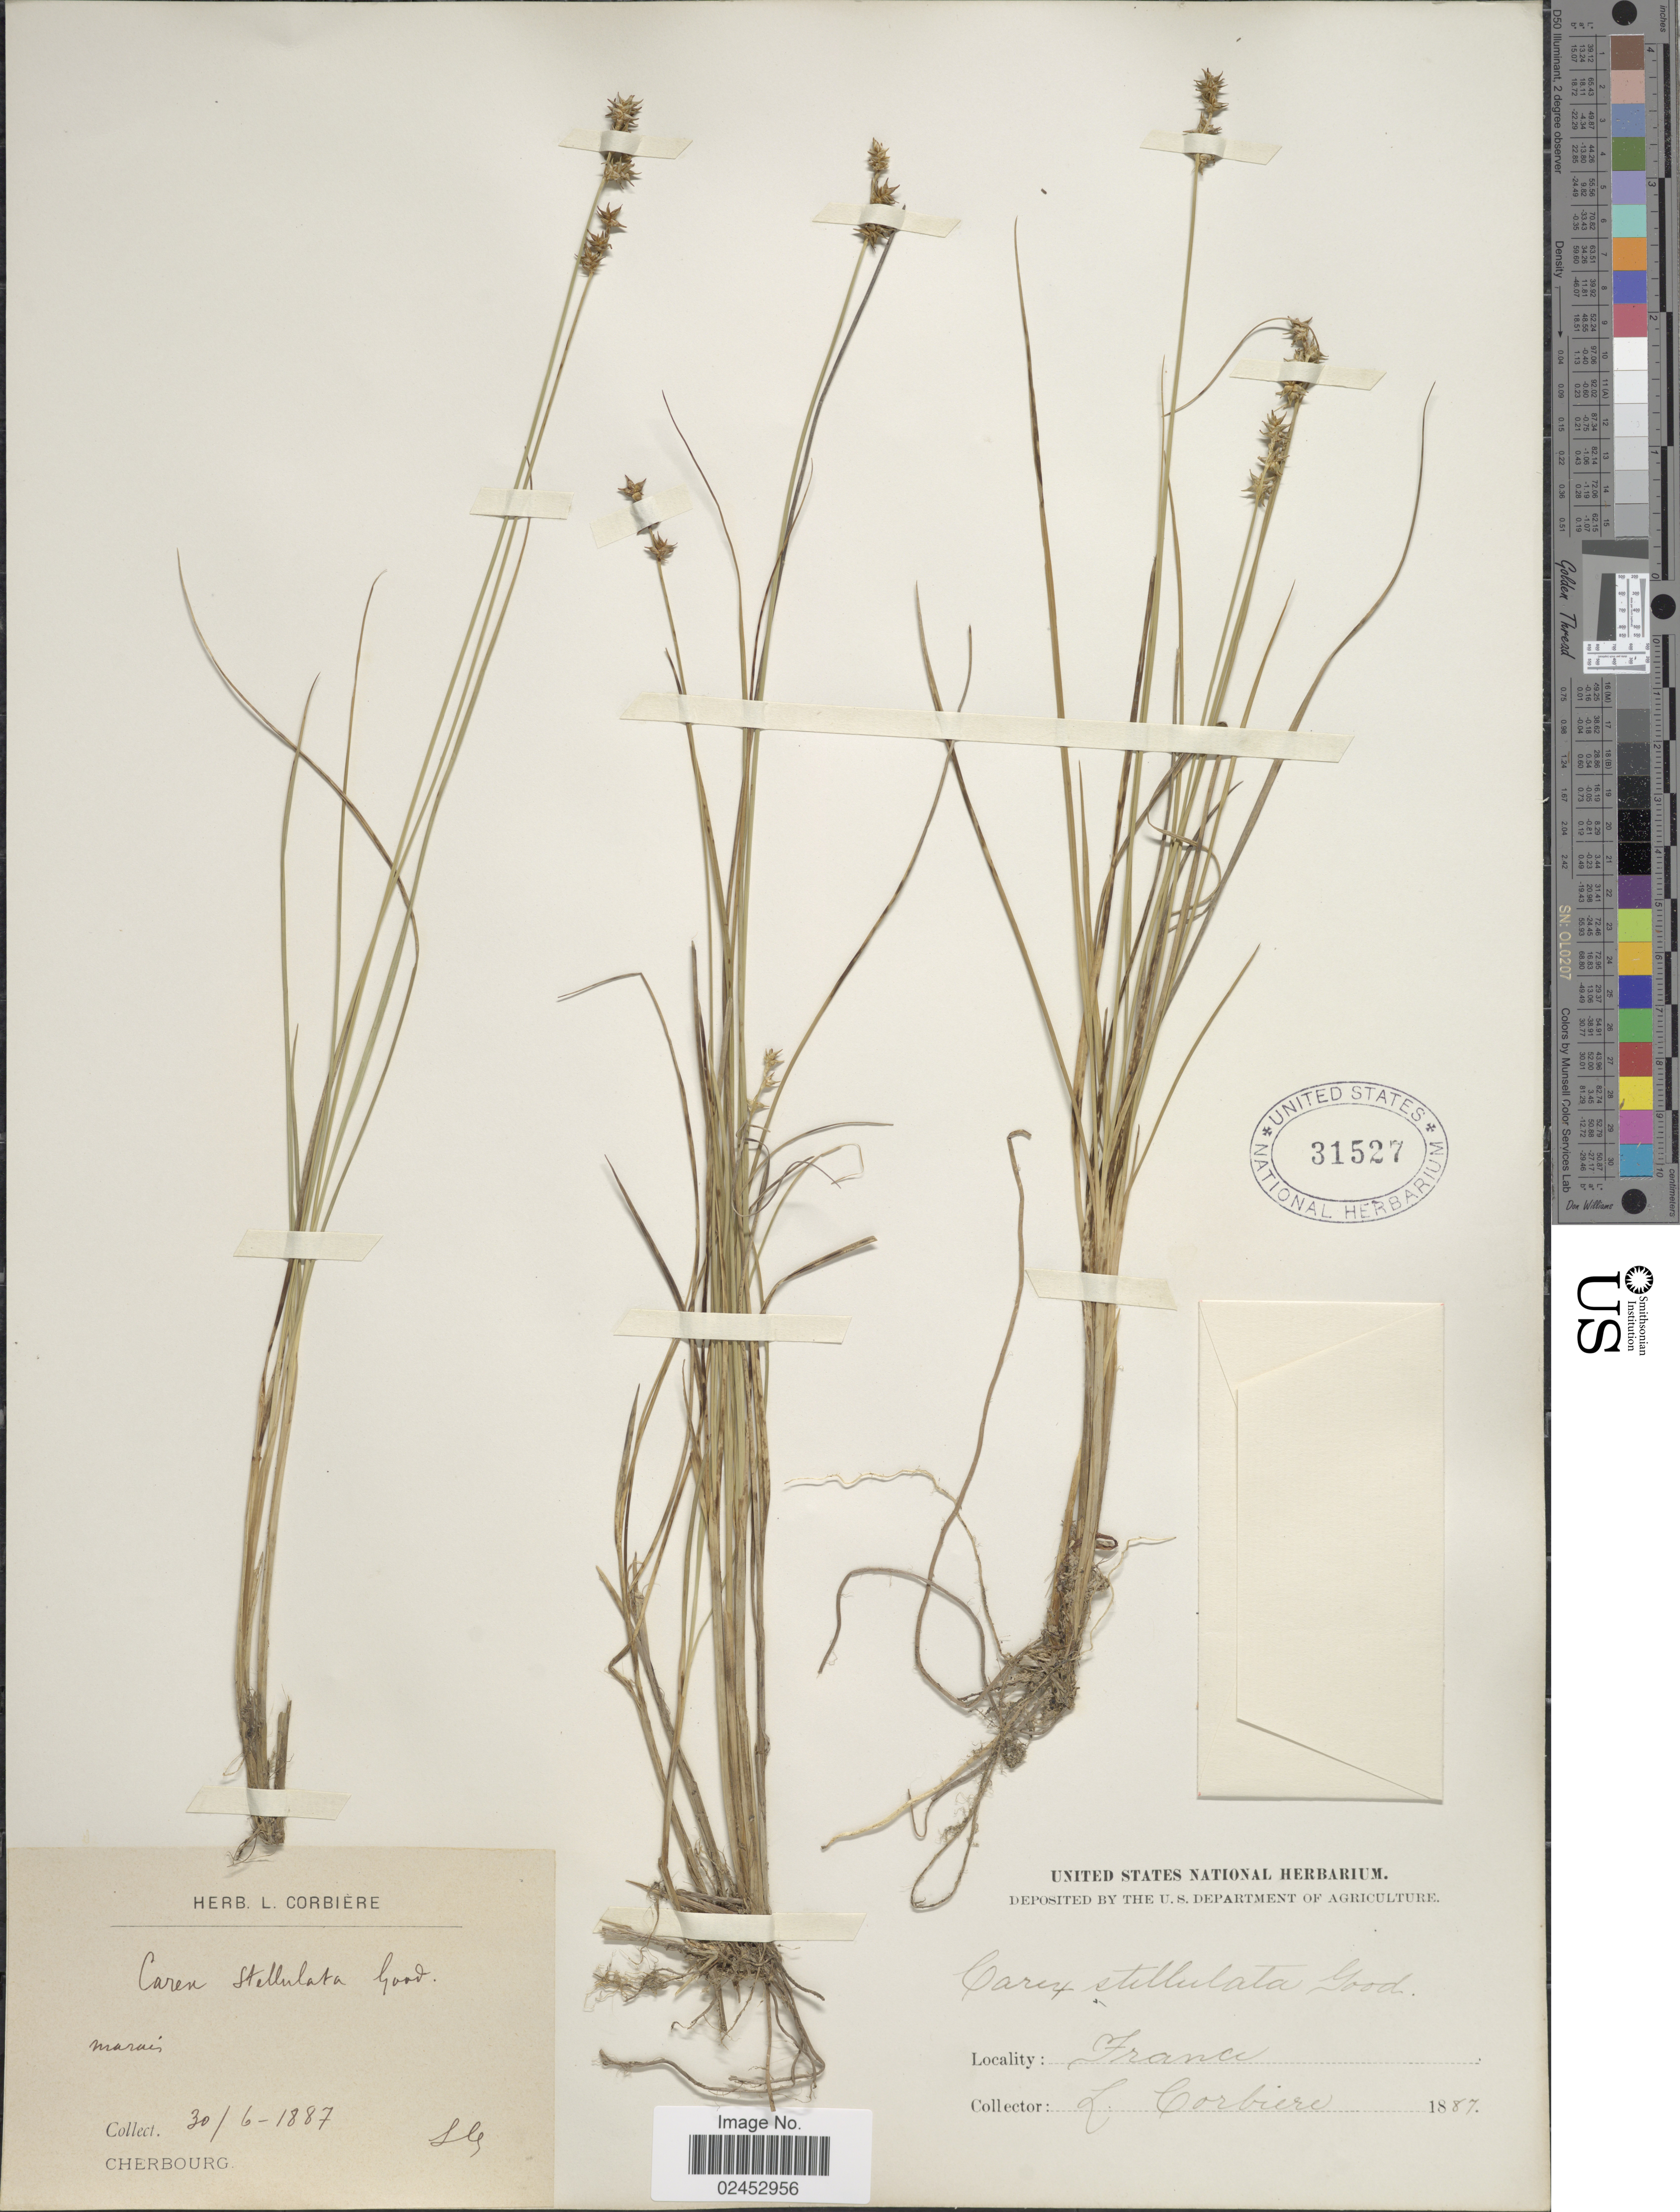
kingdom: Plantae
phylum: Tracheophyta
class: Liliopsida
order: Poales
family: Cyperaceae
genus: Carex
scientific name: Carex echinata subsp. echinata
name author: Murray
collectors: L. Corbière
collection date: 1887-06-30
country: France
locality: Marais, Cherbourg.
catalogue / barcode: US 31527